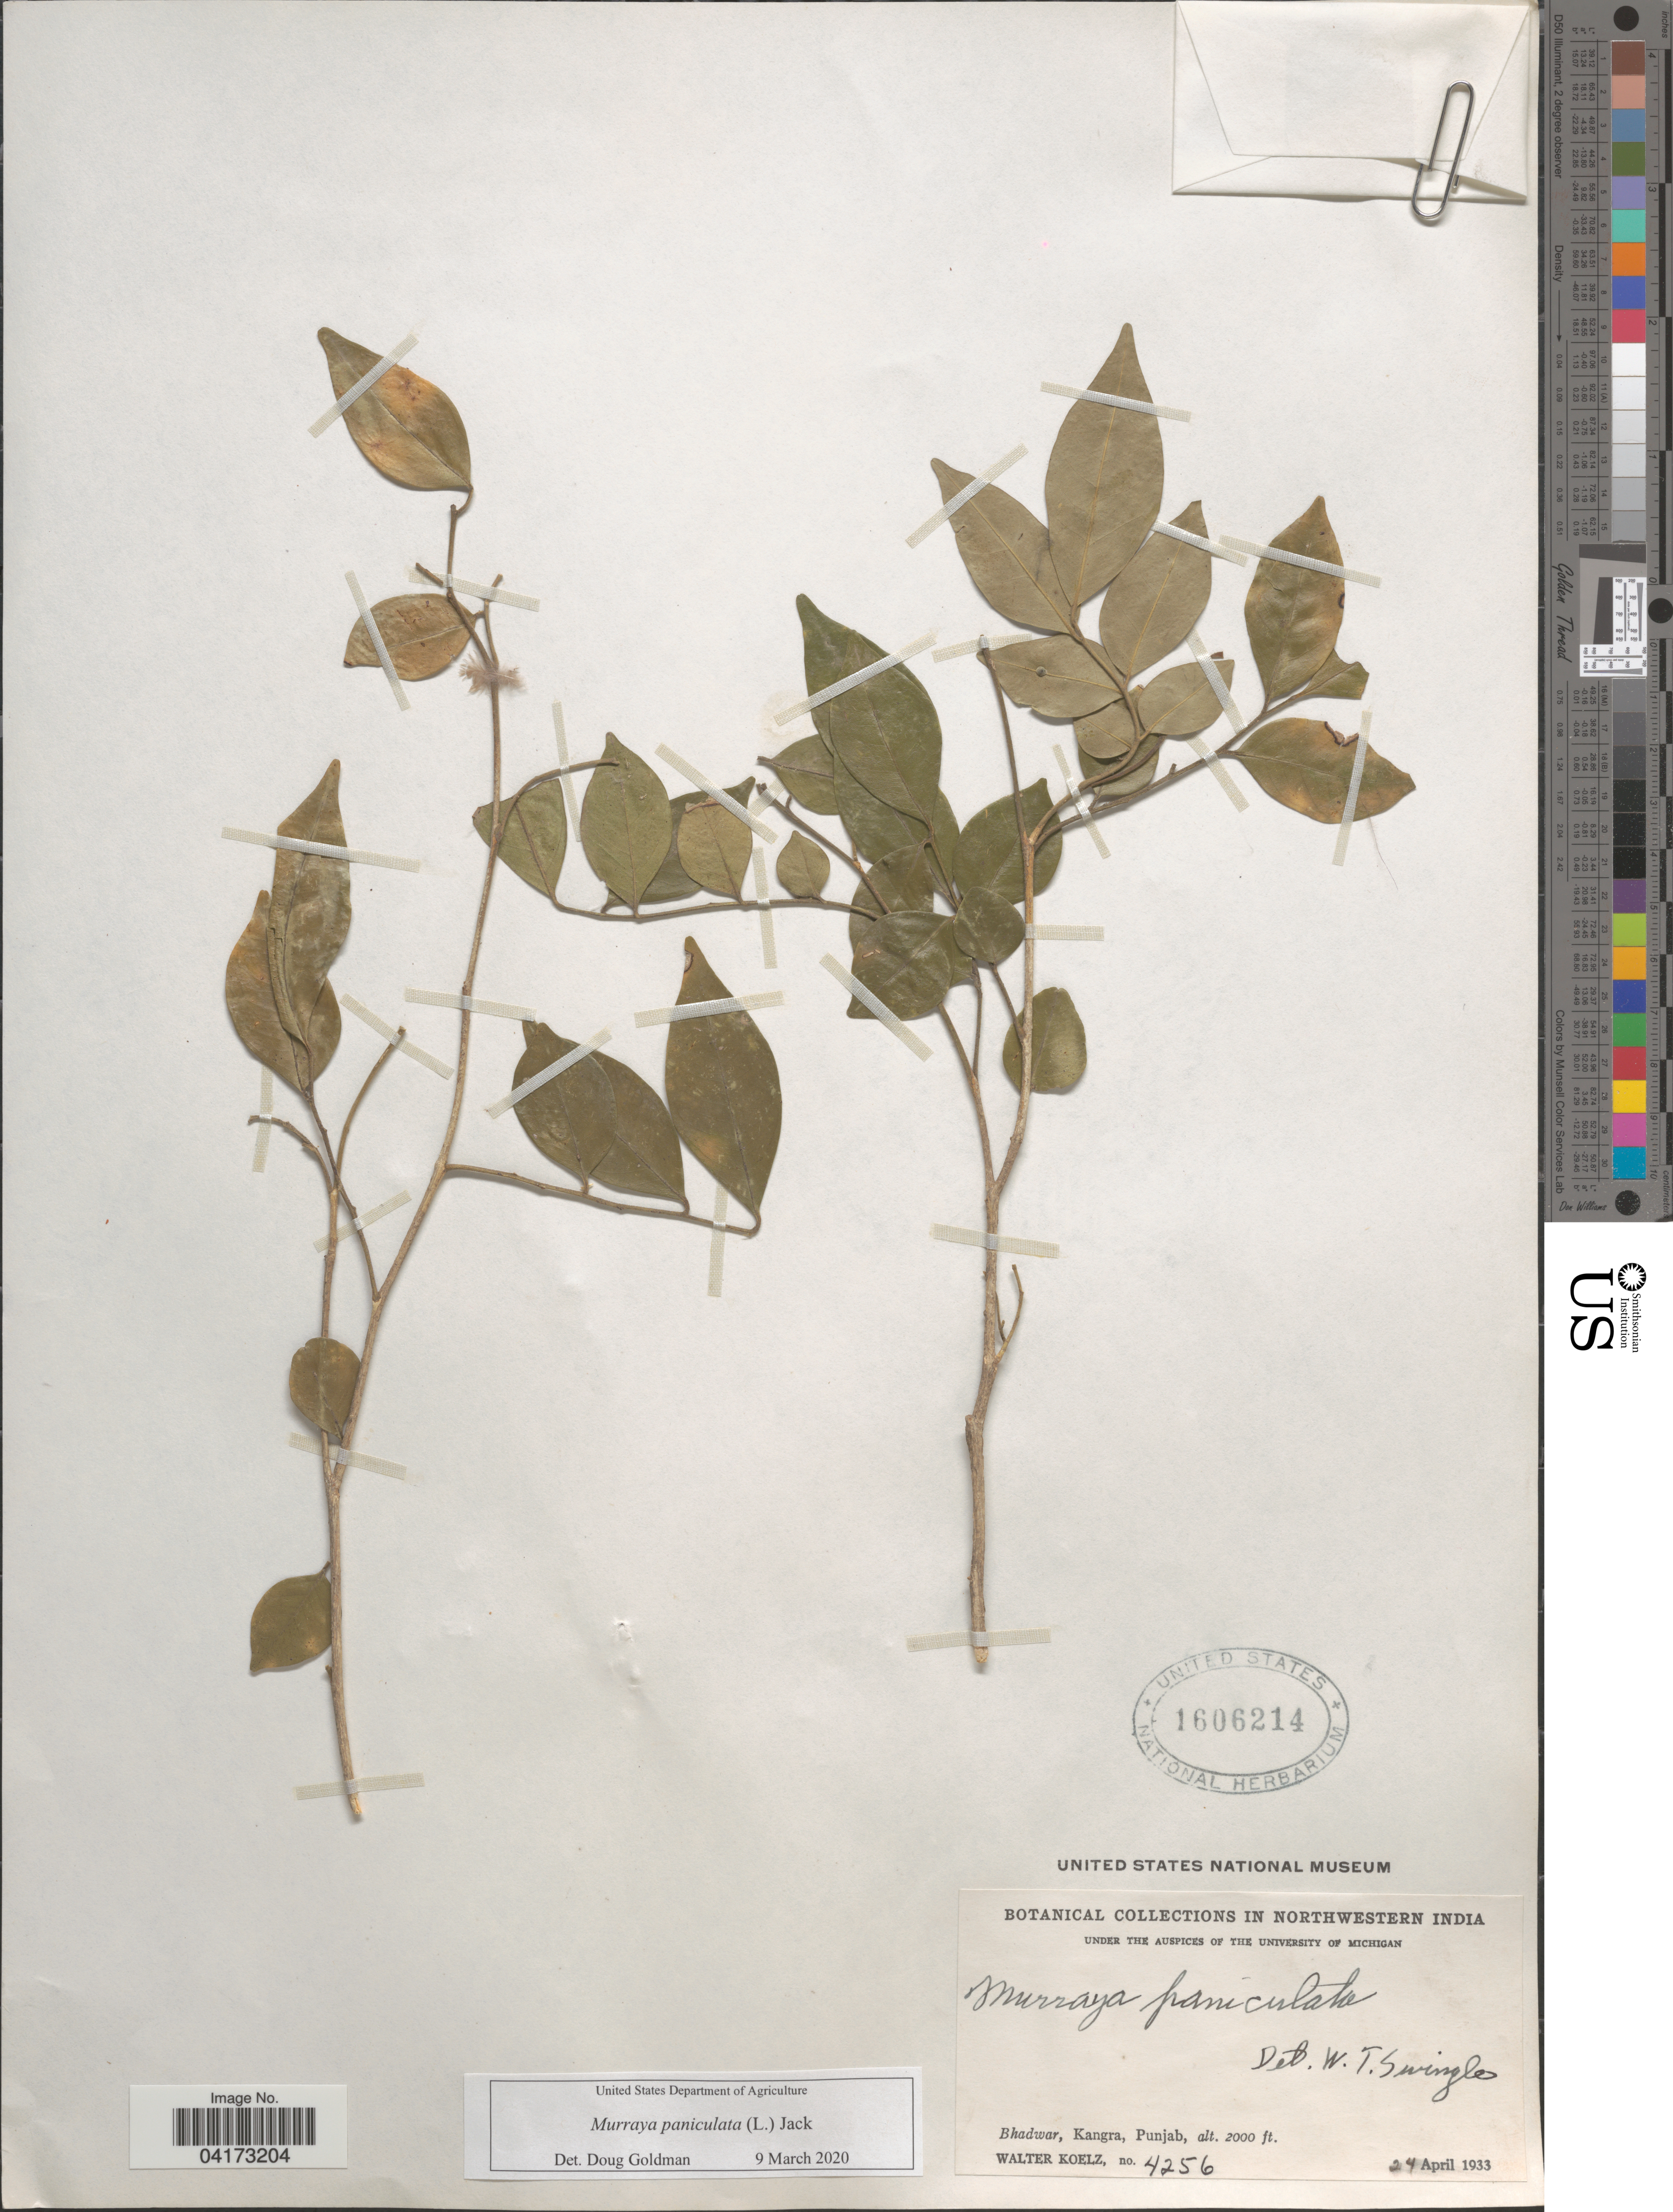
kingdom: Plantae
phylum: Tracheophyta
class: Magnoliopsida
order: Sapindales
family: Rutaceae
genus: Murraya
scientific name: Murraya paniculata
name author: (L.) Jack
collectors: W. N. Koelz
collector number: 4256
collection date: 1933-04-24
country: India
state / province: Punjab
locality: In Northwestern India. Bhadwar, Kangra.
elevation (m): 610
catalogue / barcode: US 1606214